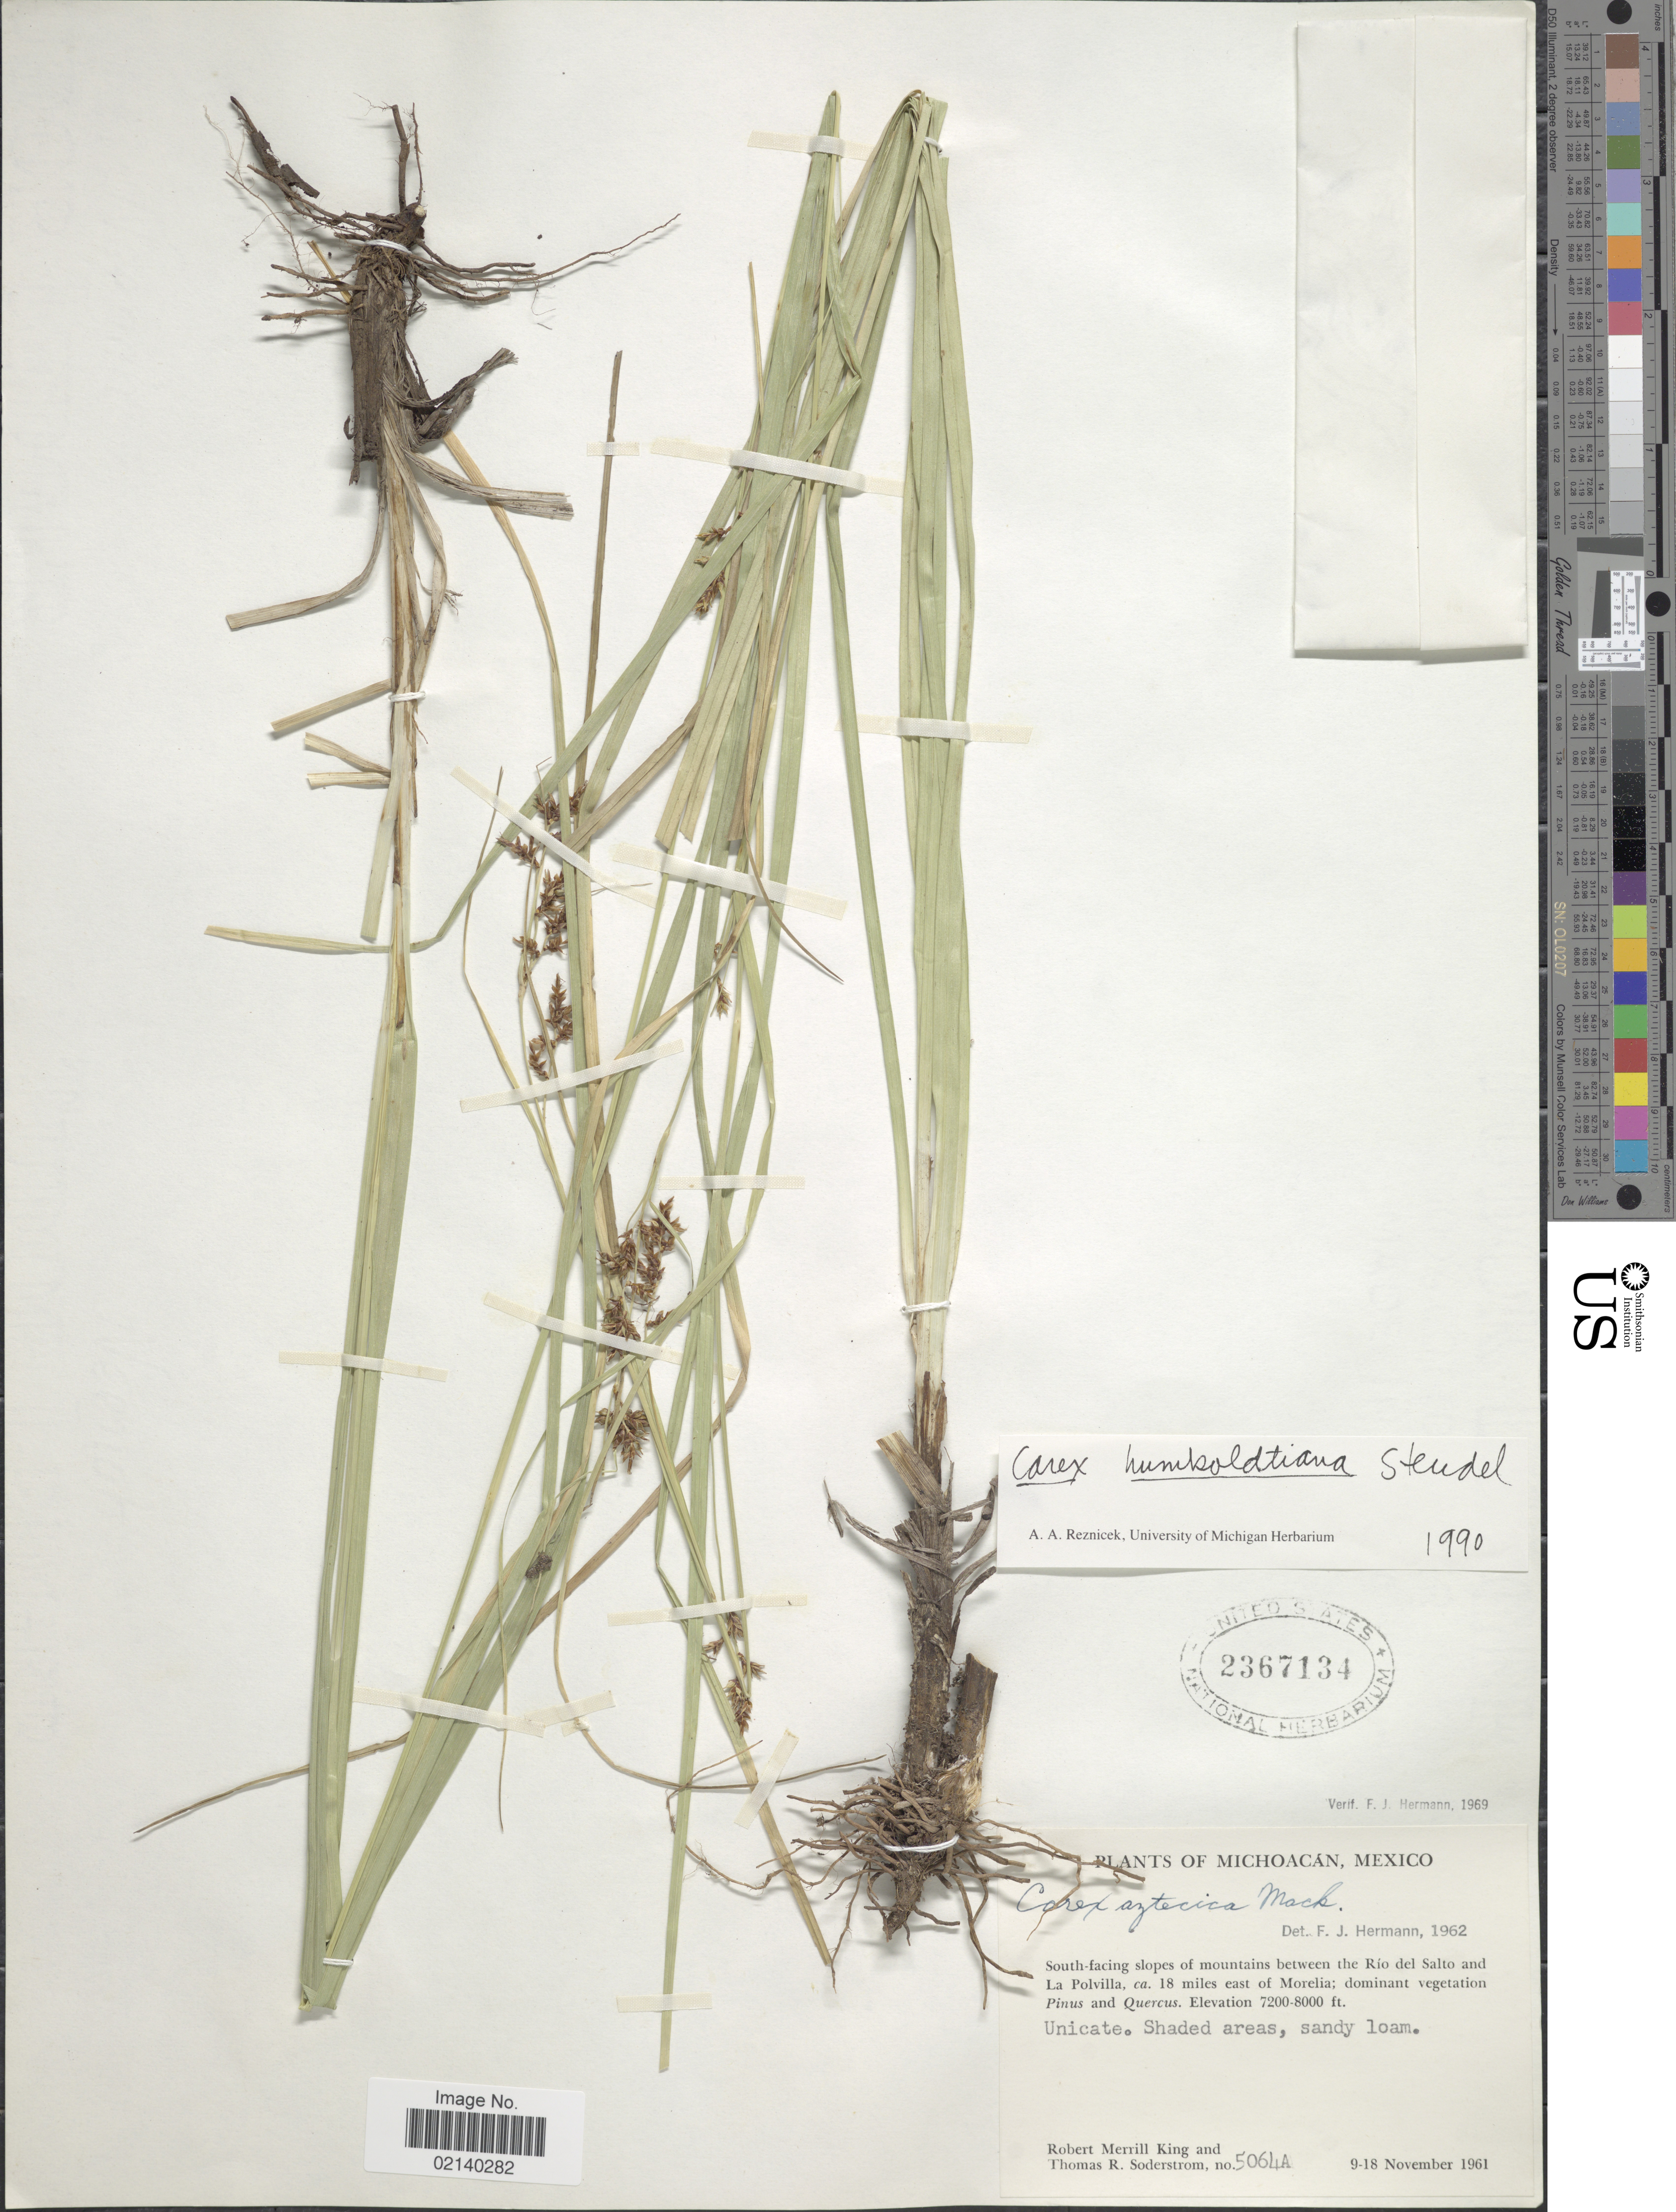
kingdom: Plantae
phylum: Tracheophyta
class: Liliopsida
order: Poales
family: Cyperaceae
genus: Carex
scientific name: Carex humboldtiana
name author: Steud.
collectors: R. M. King & T. R. Soderstrom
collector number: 5064A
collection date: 1961-11-09/1961-11-18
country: Mexico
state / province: Michoacán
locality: South-facing slopes of mountains between the Rio del Salto and La Polvilla, ca. 18 miles east of Morelia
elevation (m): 2195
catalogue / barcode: US 2367134